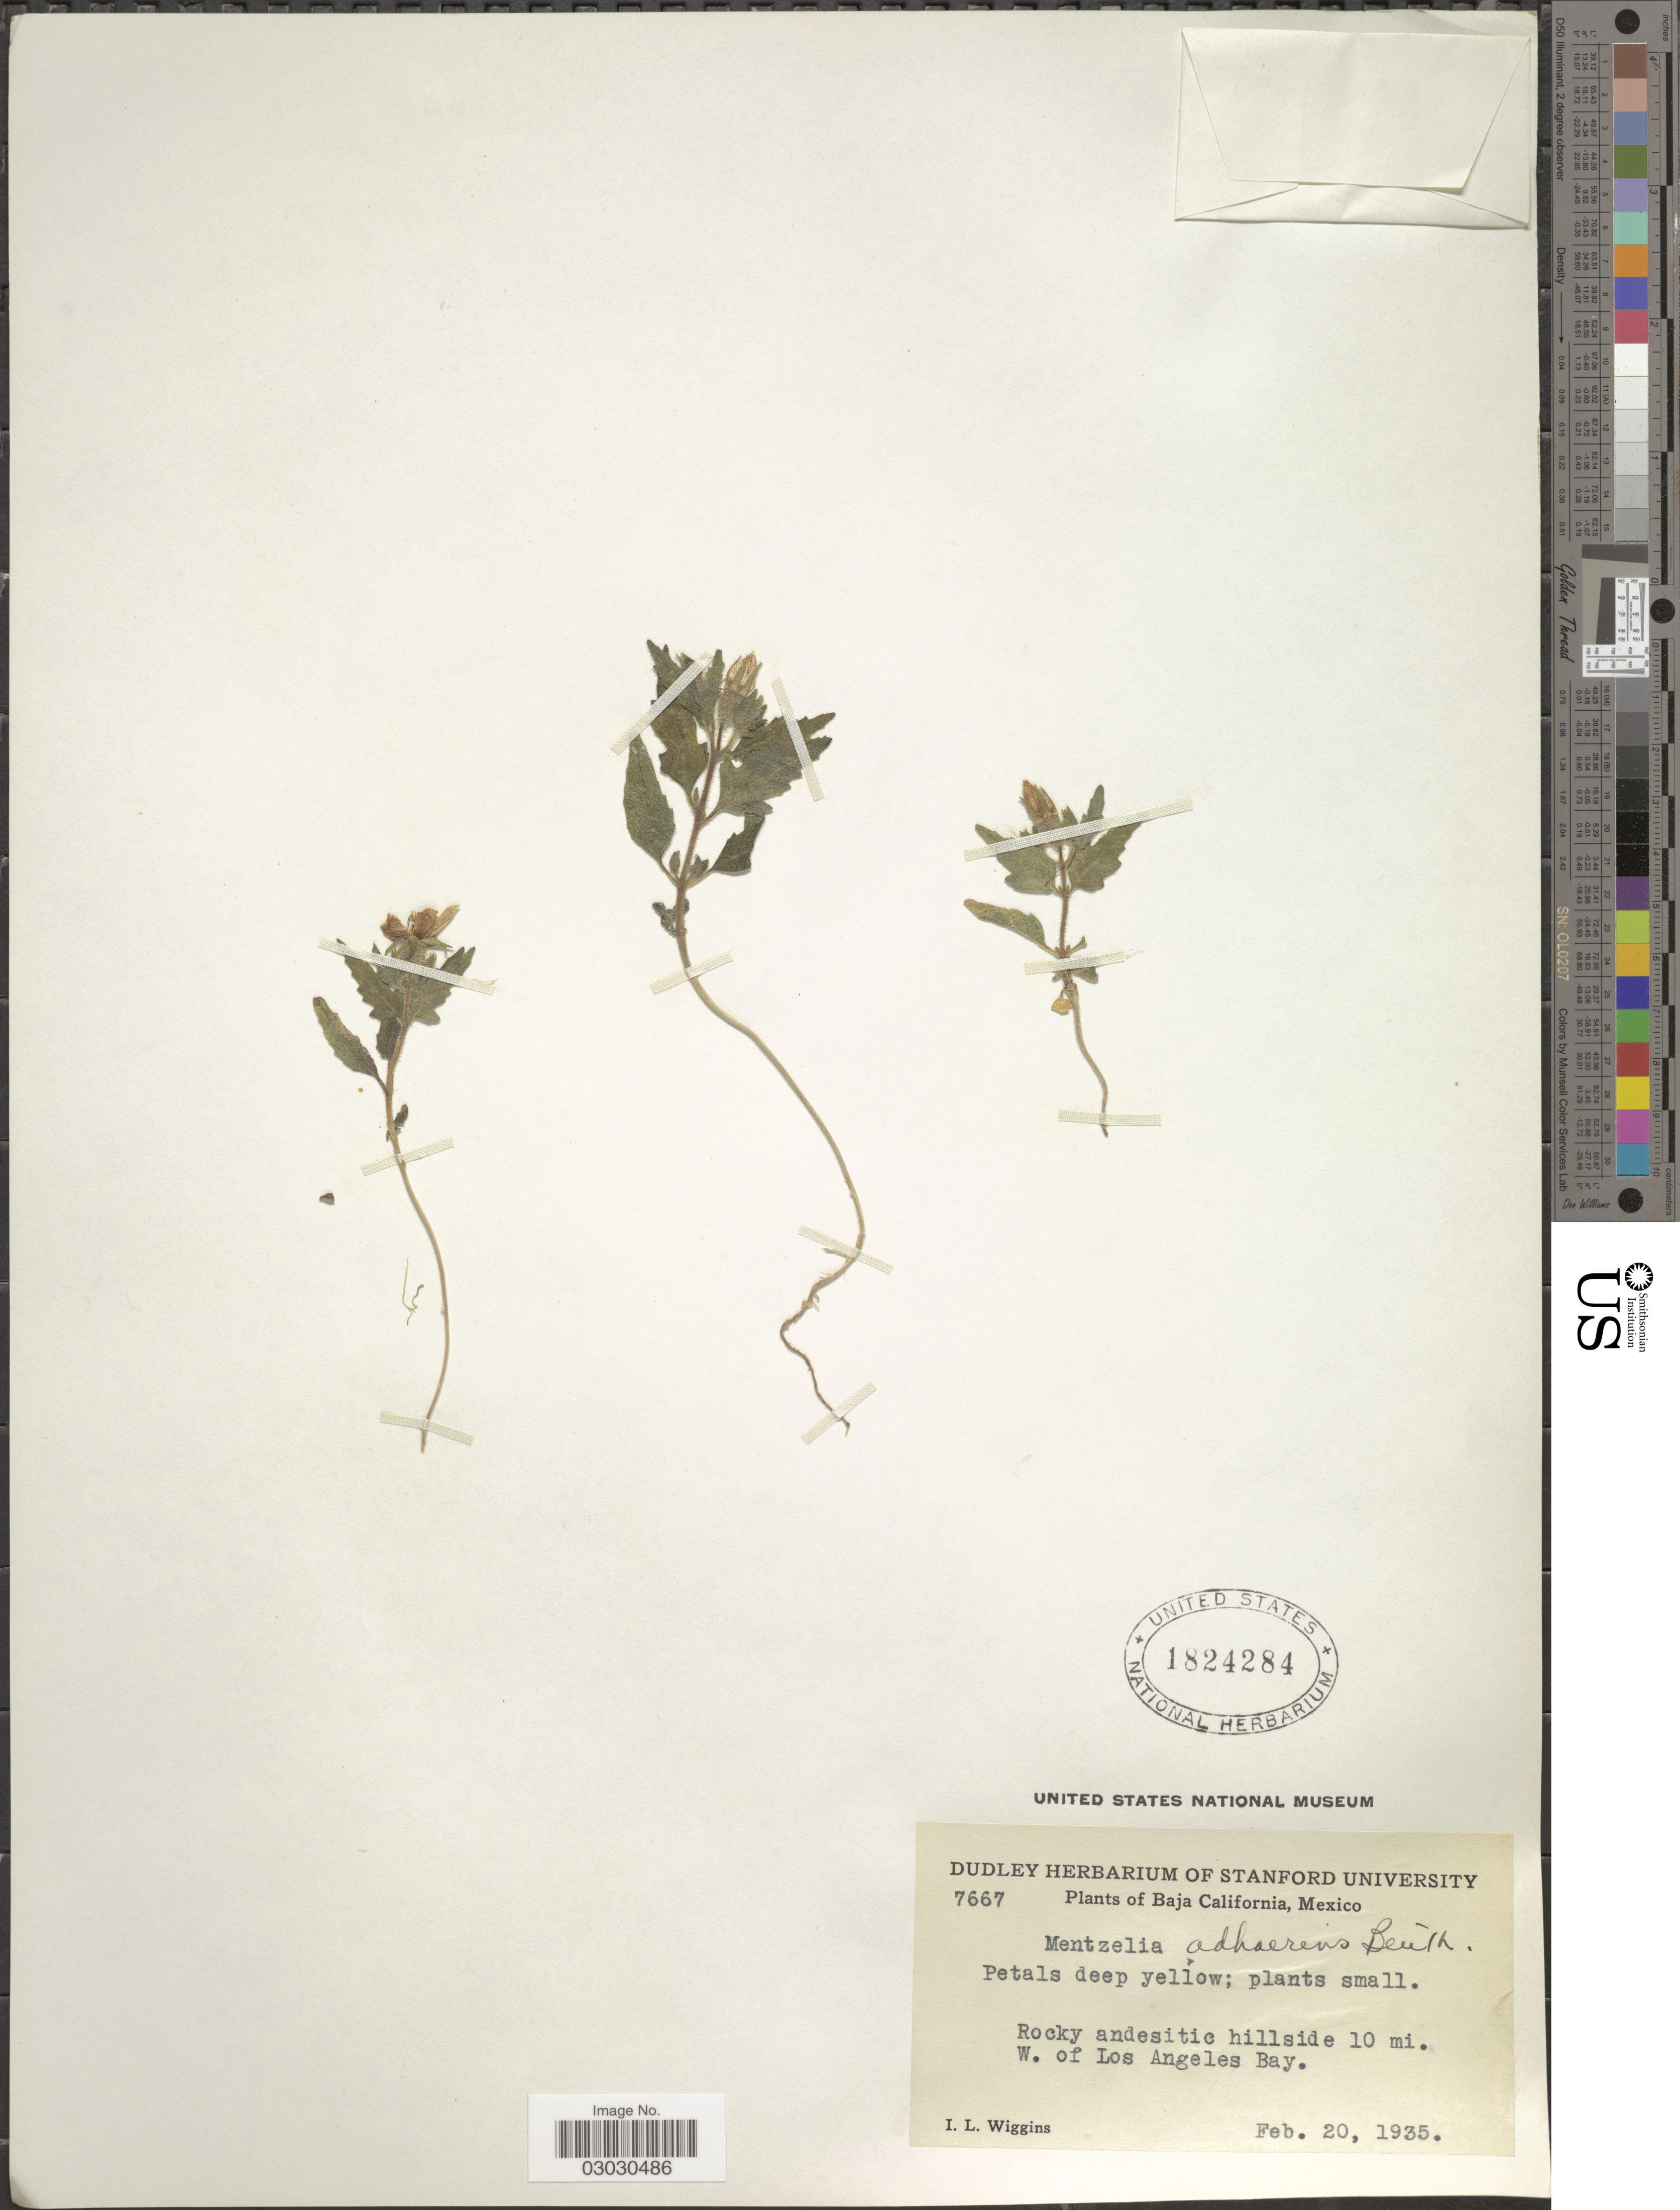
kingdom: Plantae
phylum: Tracheophyta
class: Magnoliopsida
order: Cornales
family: Loasaceae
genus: Mentzelia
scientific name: Mentzelia adhaerens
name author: Benth.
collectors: I. L. Wiggins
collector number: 7667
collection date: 1935-02-20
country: Mexico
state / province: Baja California Norte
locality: Rocky andesitic hillside 10 mi. W. of Los Angeles Bay.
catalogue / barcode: US 1824284